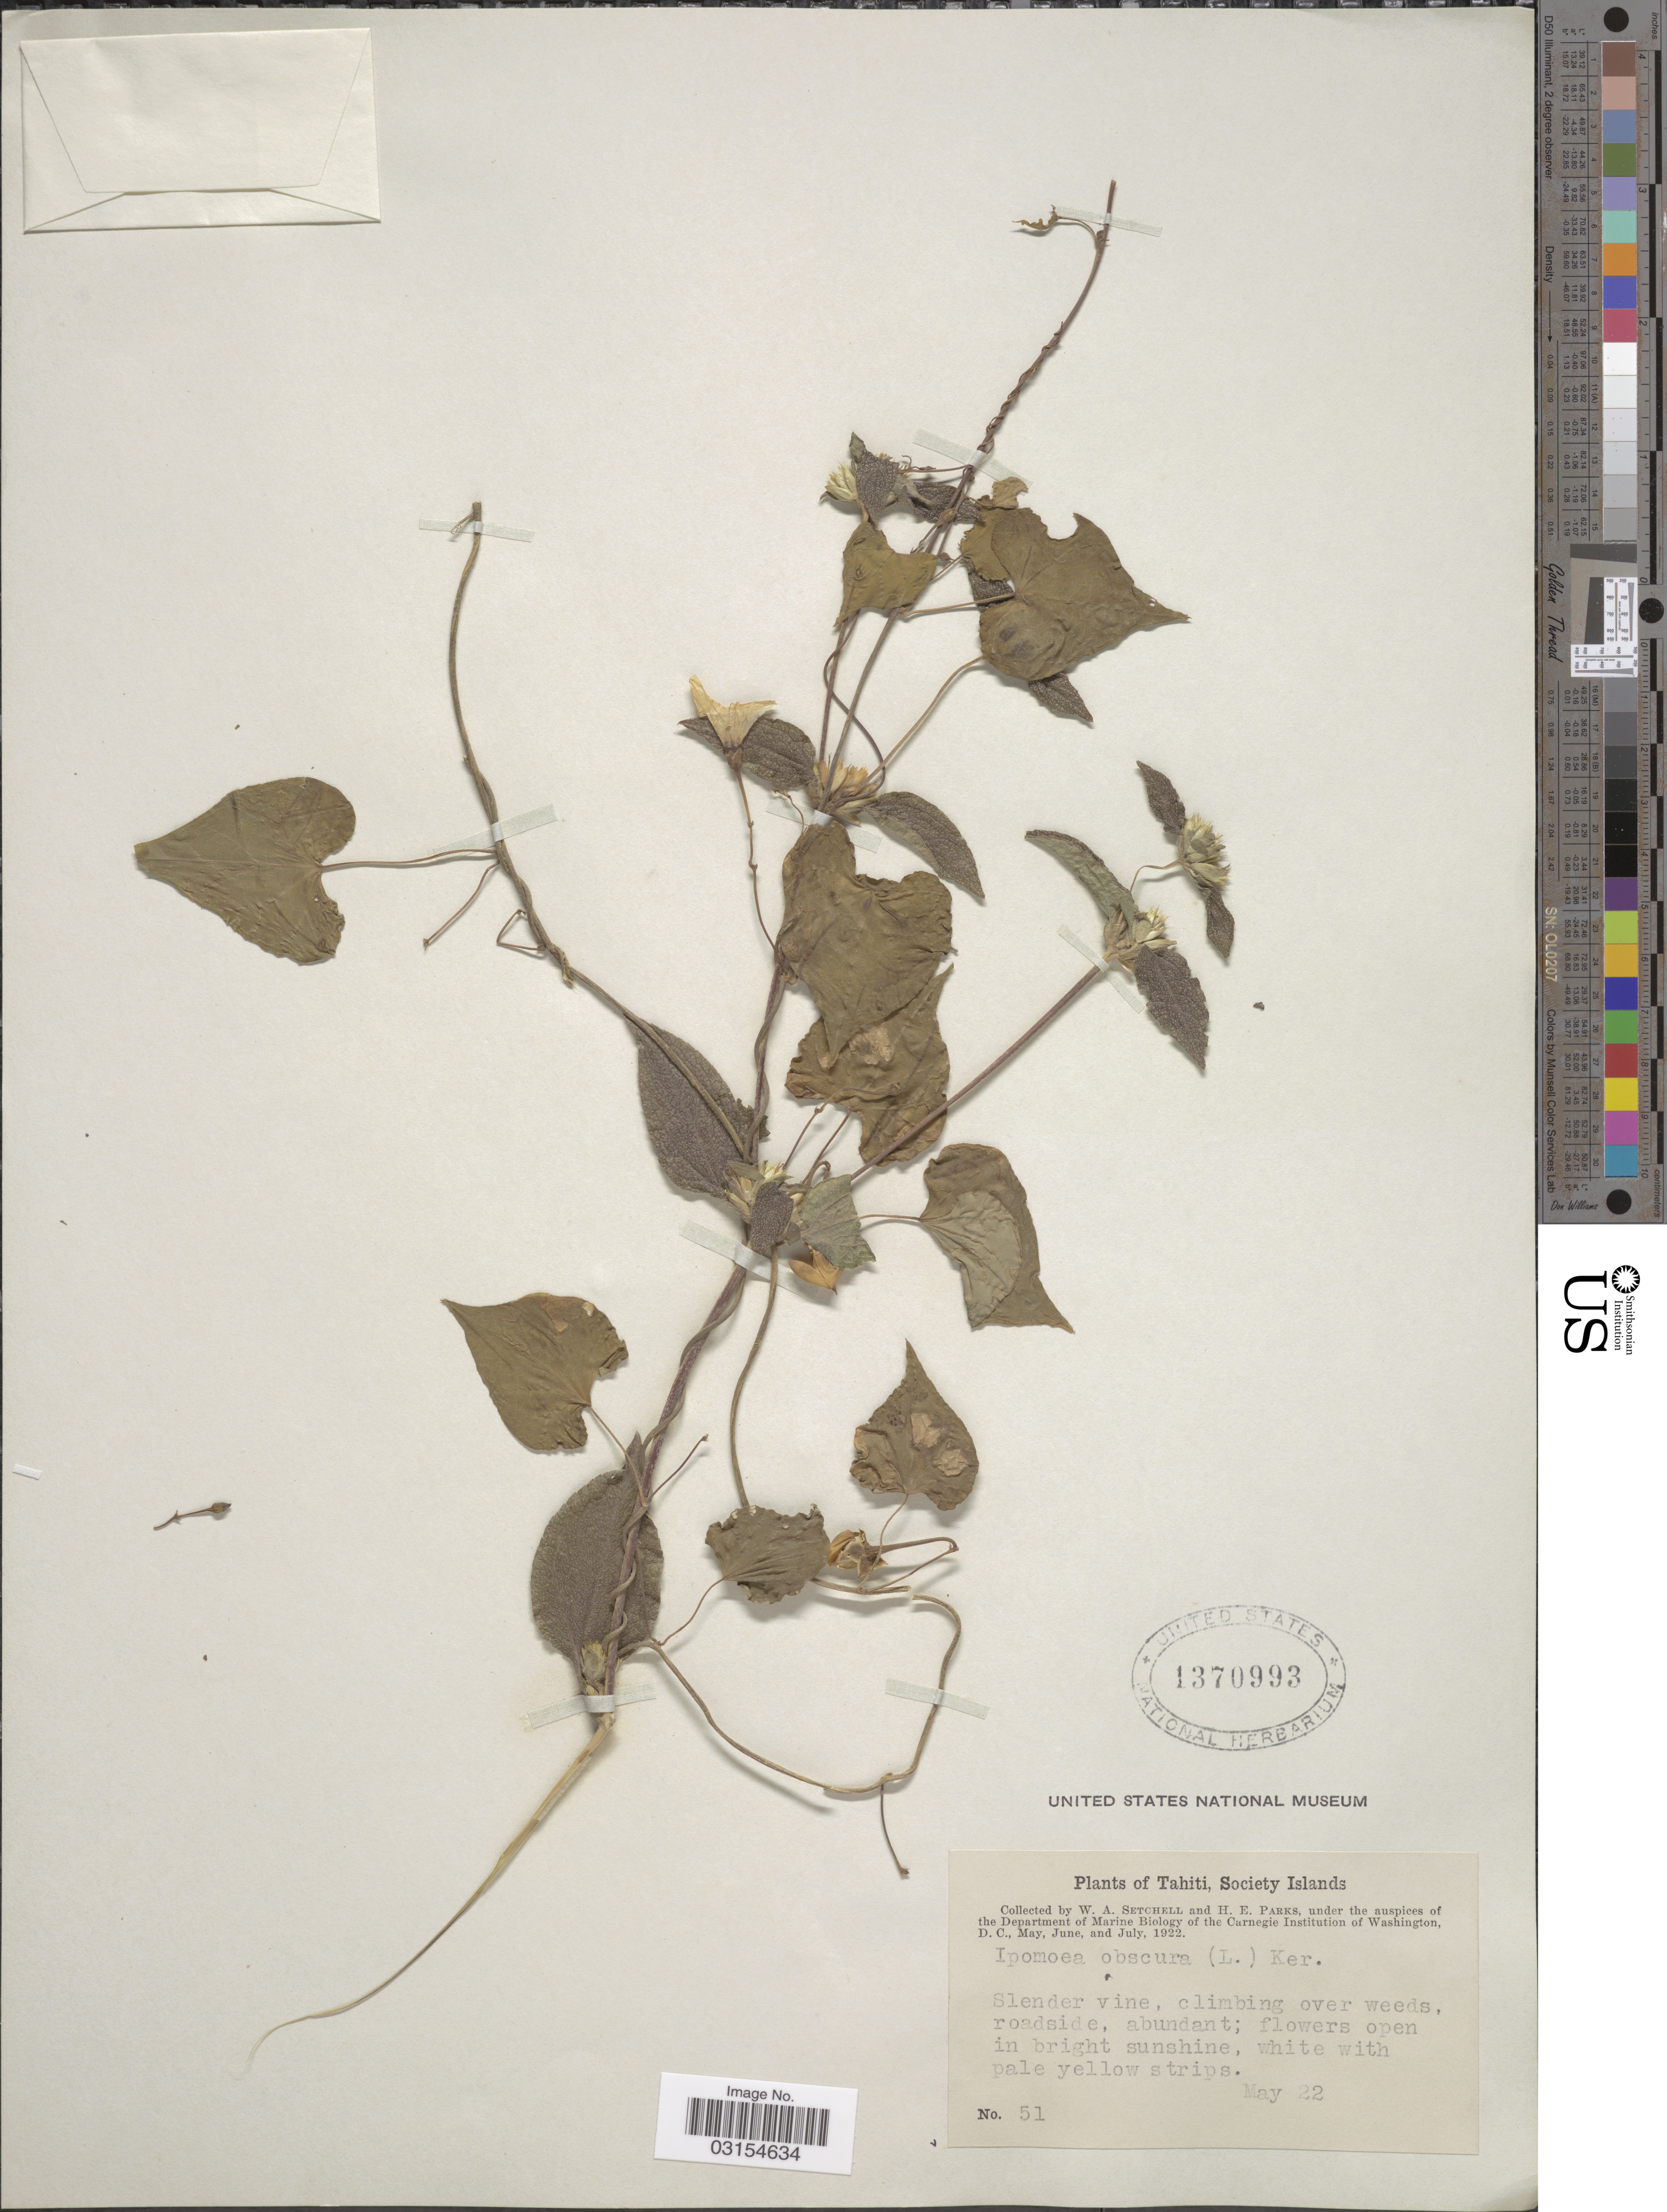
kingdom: Plantae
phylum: Tracheophyta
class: Magnoliopsida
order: Solanales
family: Convolvulaceae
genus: Ipomoea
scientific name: Ipomoea obscura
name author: (L.) Ker Gawl.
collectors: W. Setchell & H. E. Parks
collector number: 51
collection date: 1922-05-22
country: French Polynesia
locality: Tahiti, Society Islands.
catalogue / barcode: US 1370993